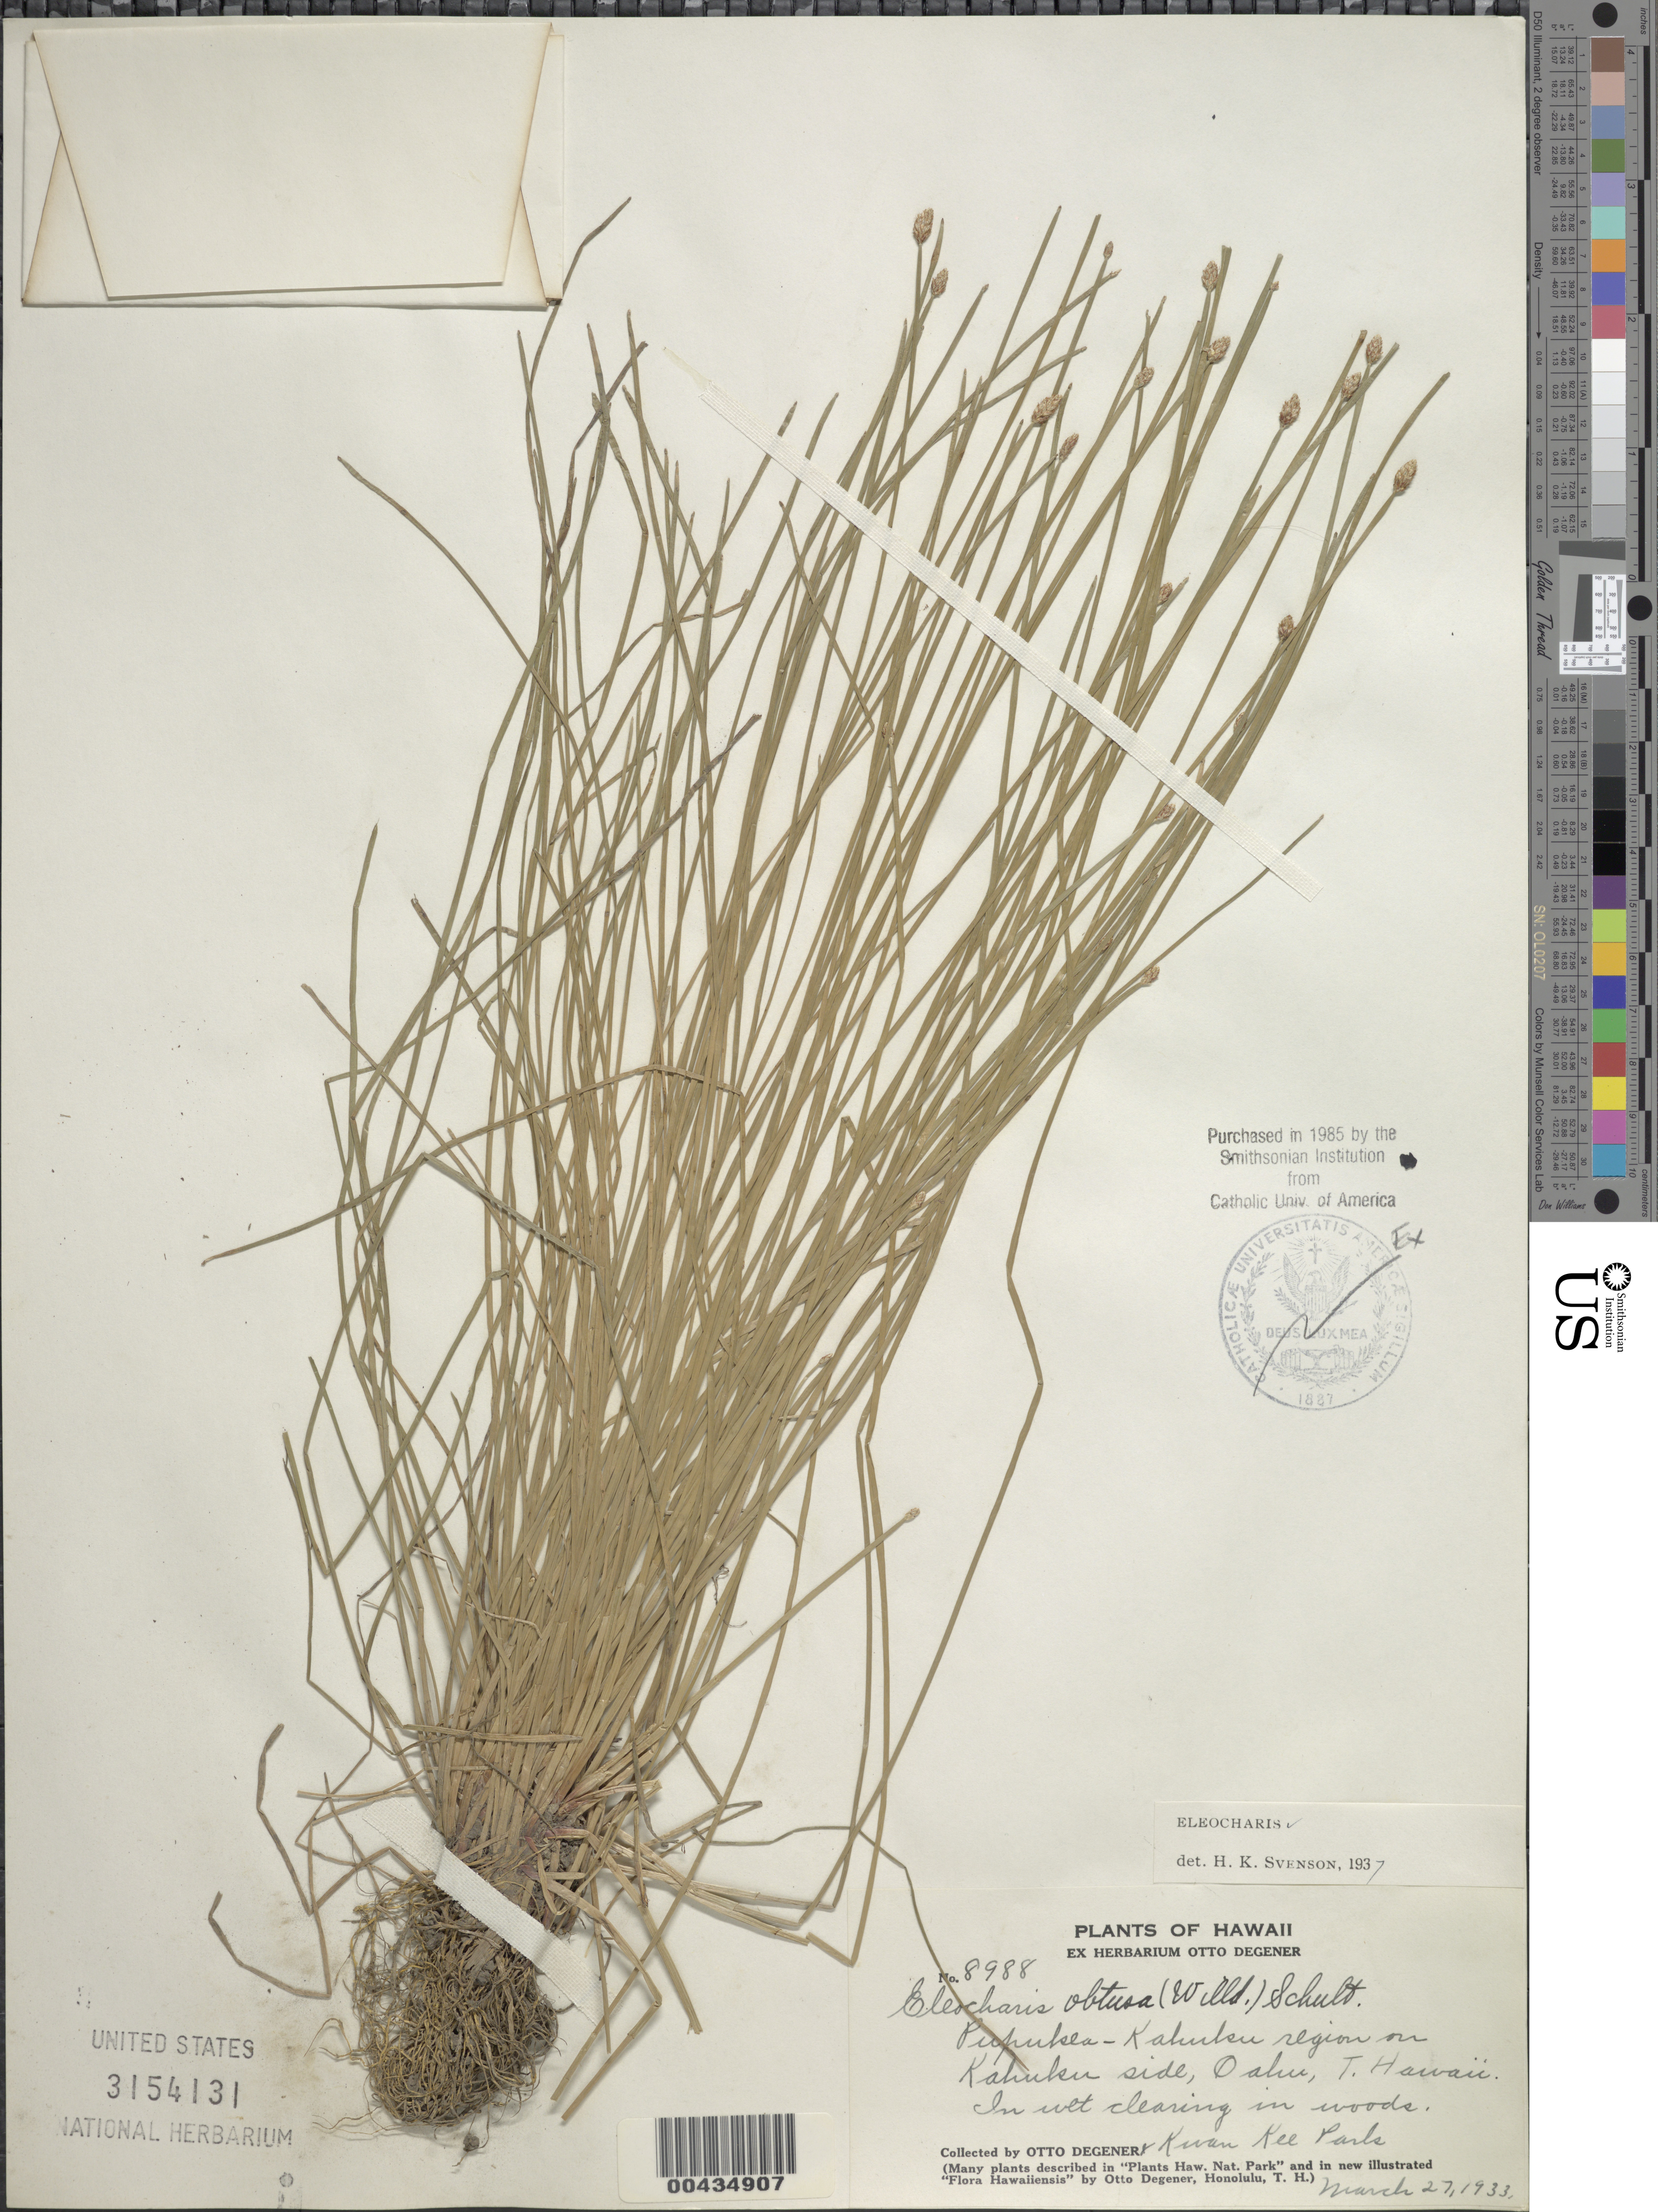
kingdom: Plantae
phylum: Tracheophyta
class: Liliopsida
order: Poales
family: Cyperaceae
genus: Eleocharis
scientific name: Eleocharis obtusa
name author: (Willd.) Schult.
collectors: O. Degener & K. Park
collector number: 8988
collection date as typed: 27 Mar 1933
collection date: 1933-03-27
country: United States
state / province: Hawaii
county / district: Honolulu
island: Oahu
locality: Pupukea-Kahuku region on Kahuku side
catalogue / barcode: US 3154131